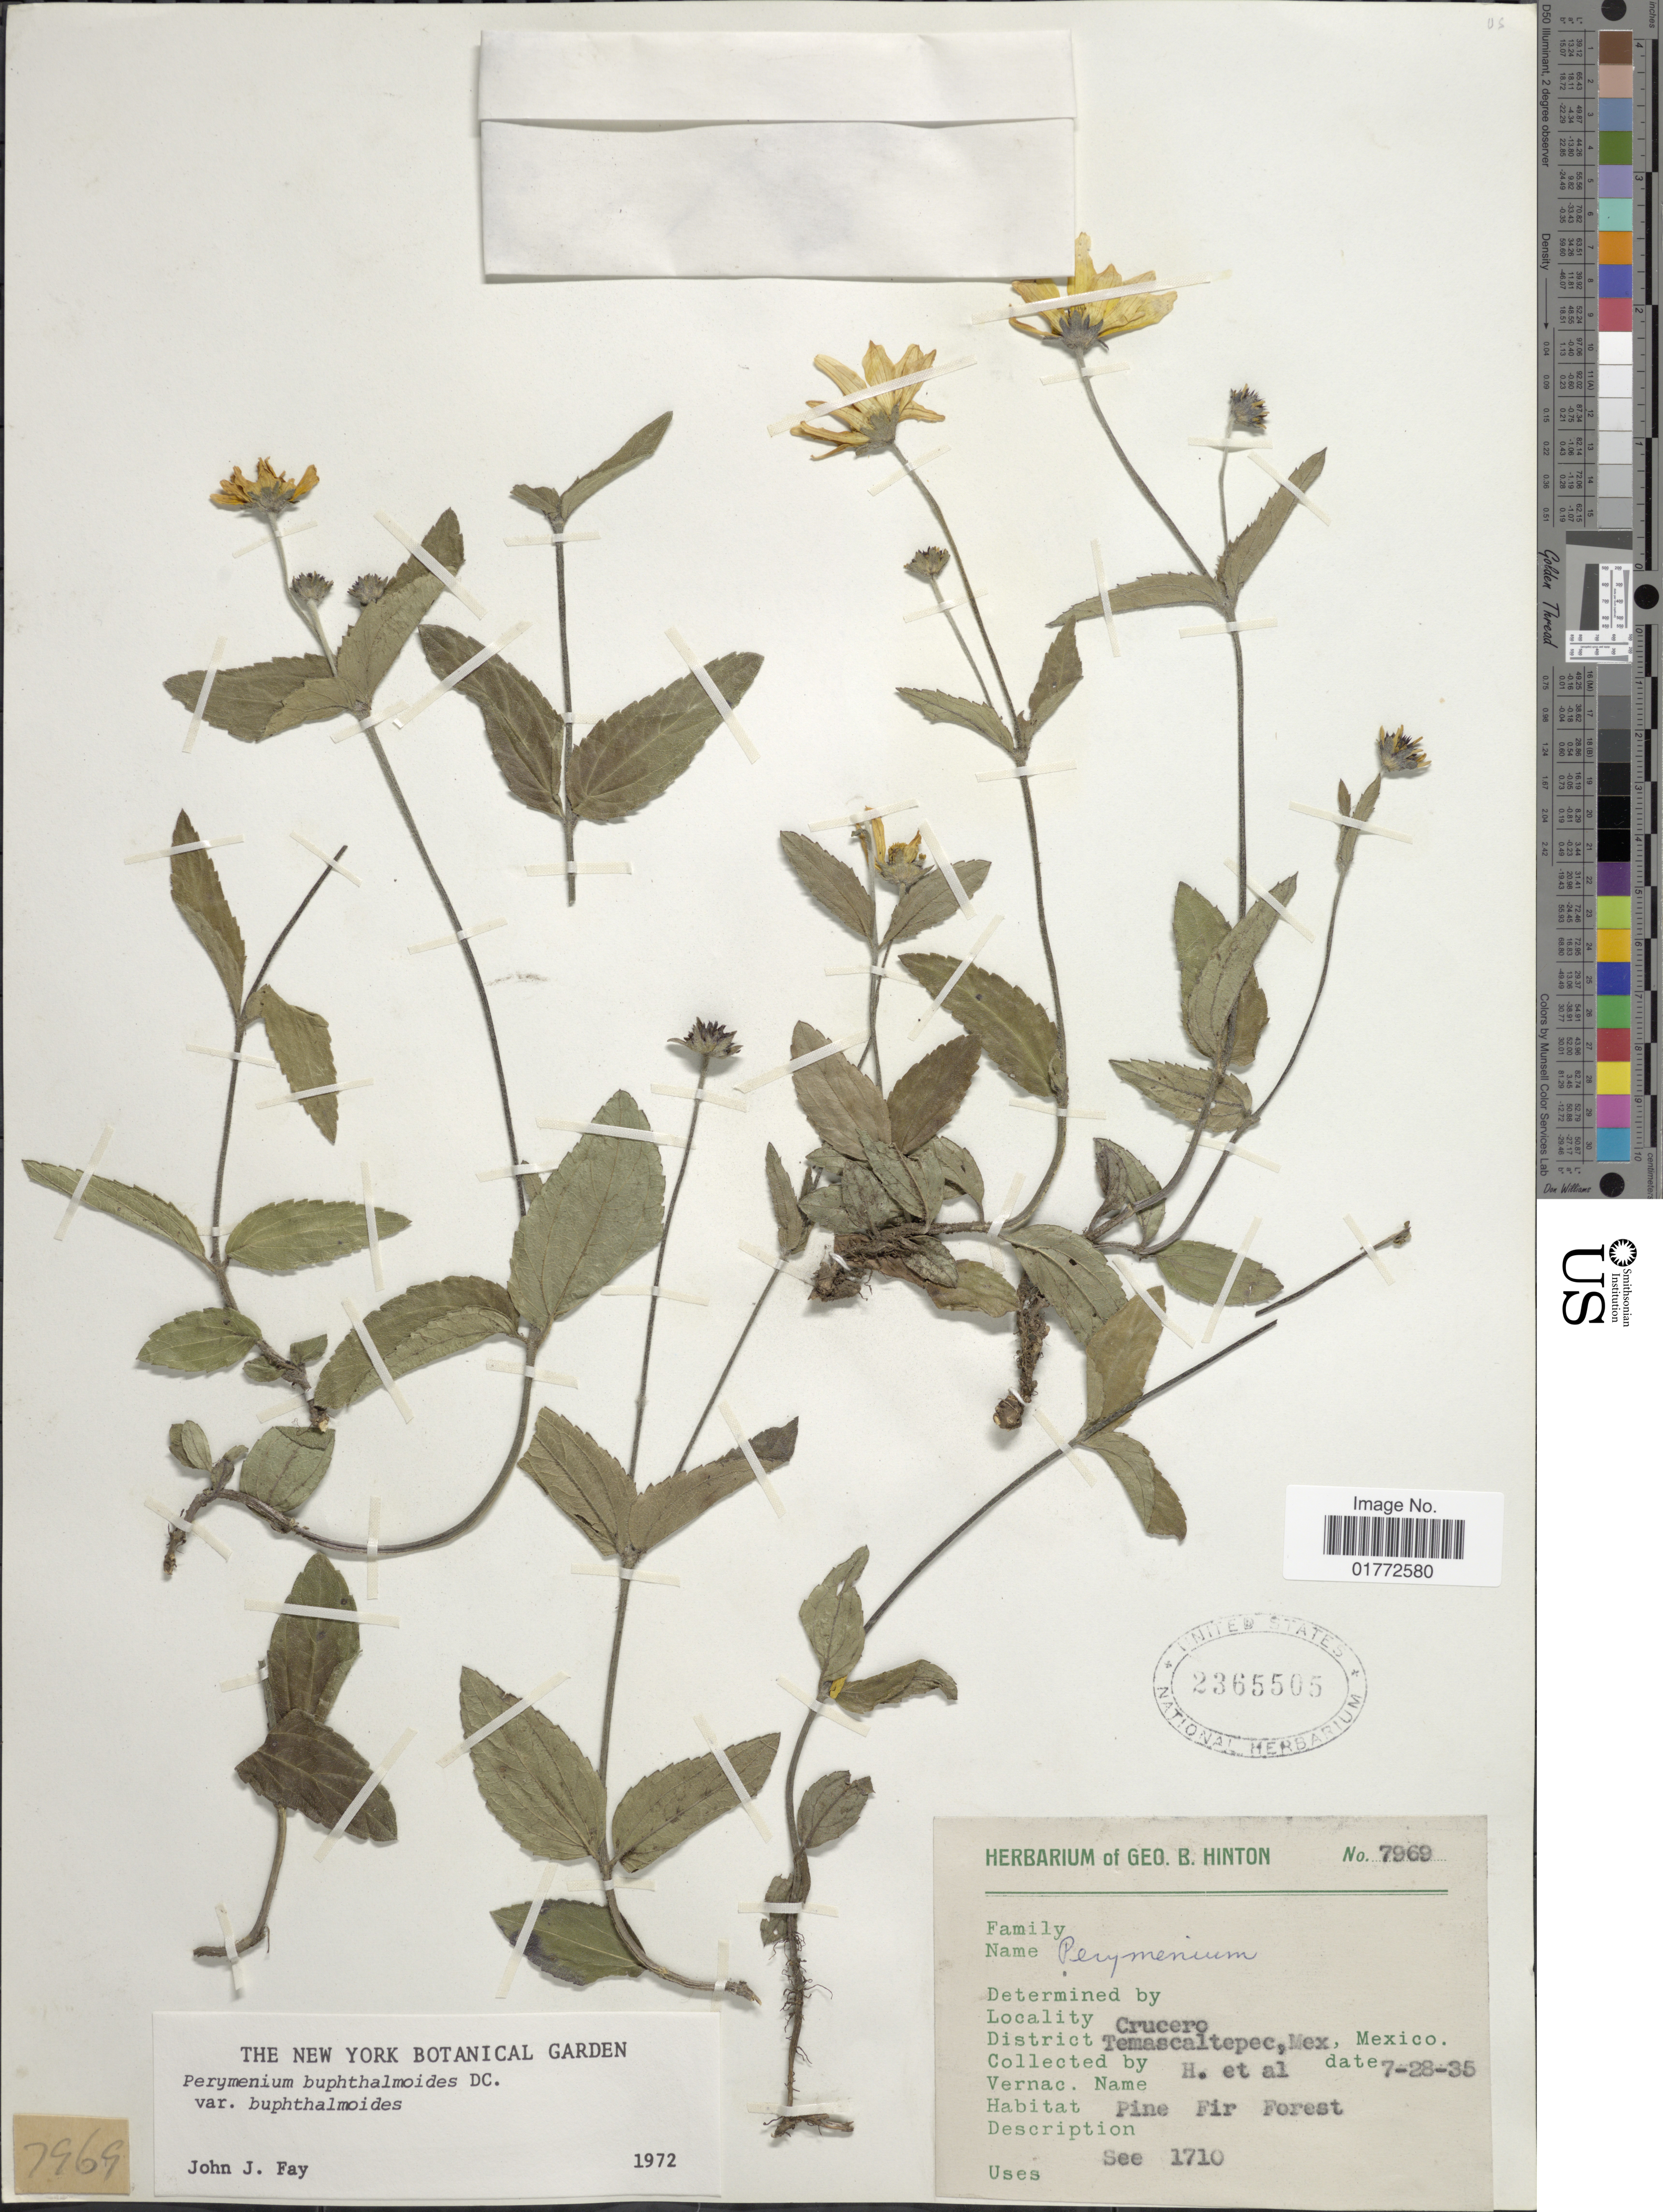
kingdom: Plantae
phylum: Tracheophyta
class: Magnoliopsida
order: Asterales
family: Asteraceae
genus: Perymenium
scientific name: Perymenium buphthalmoides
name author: DC.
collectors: G. B. Hinton & et al.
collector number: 7969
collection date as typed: Transcribed d/m/y: 28/7/35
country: Mexico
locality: Crucero, Temascaltepec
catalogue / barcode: US 2365505